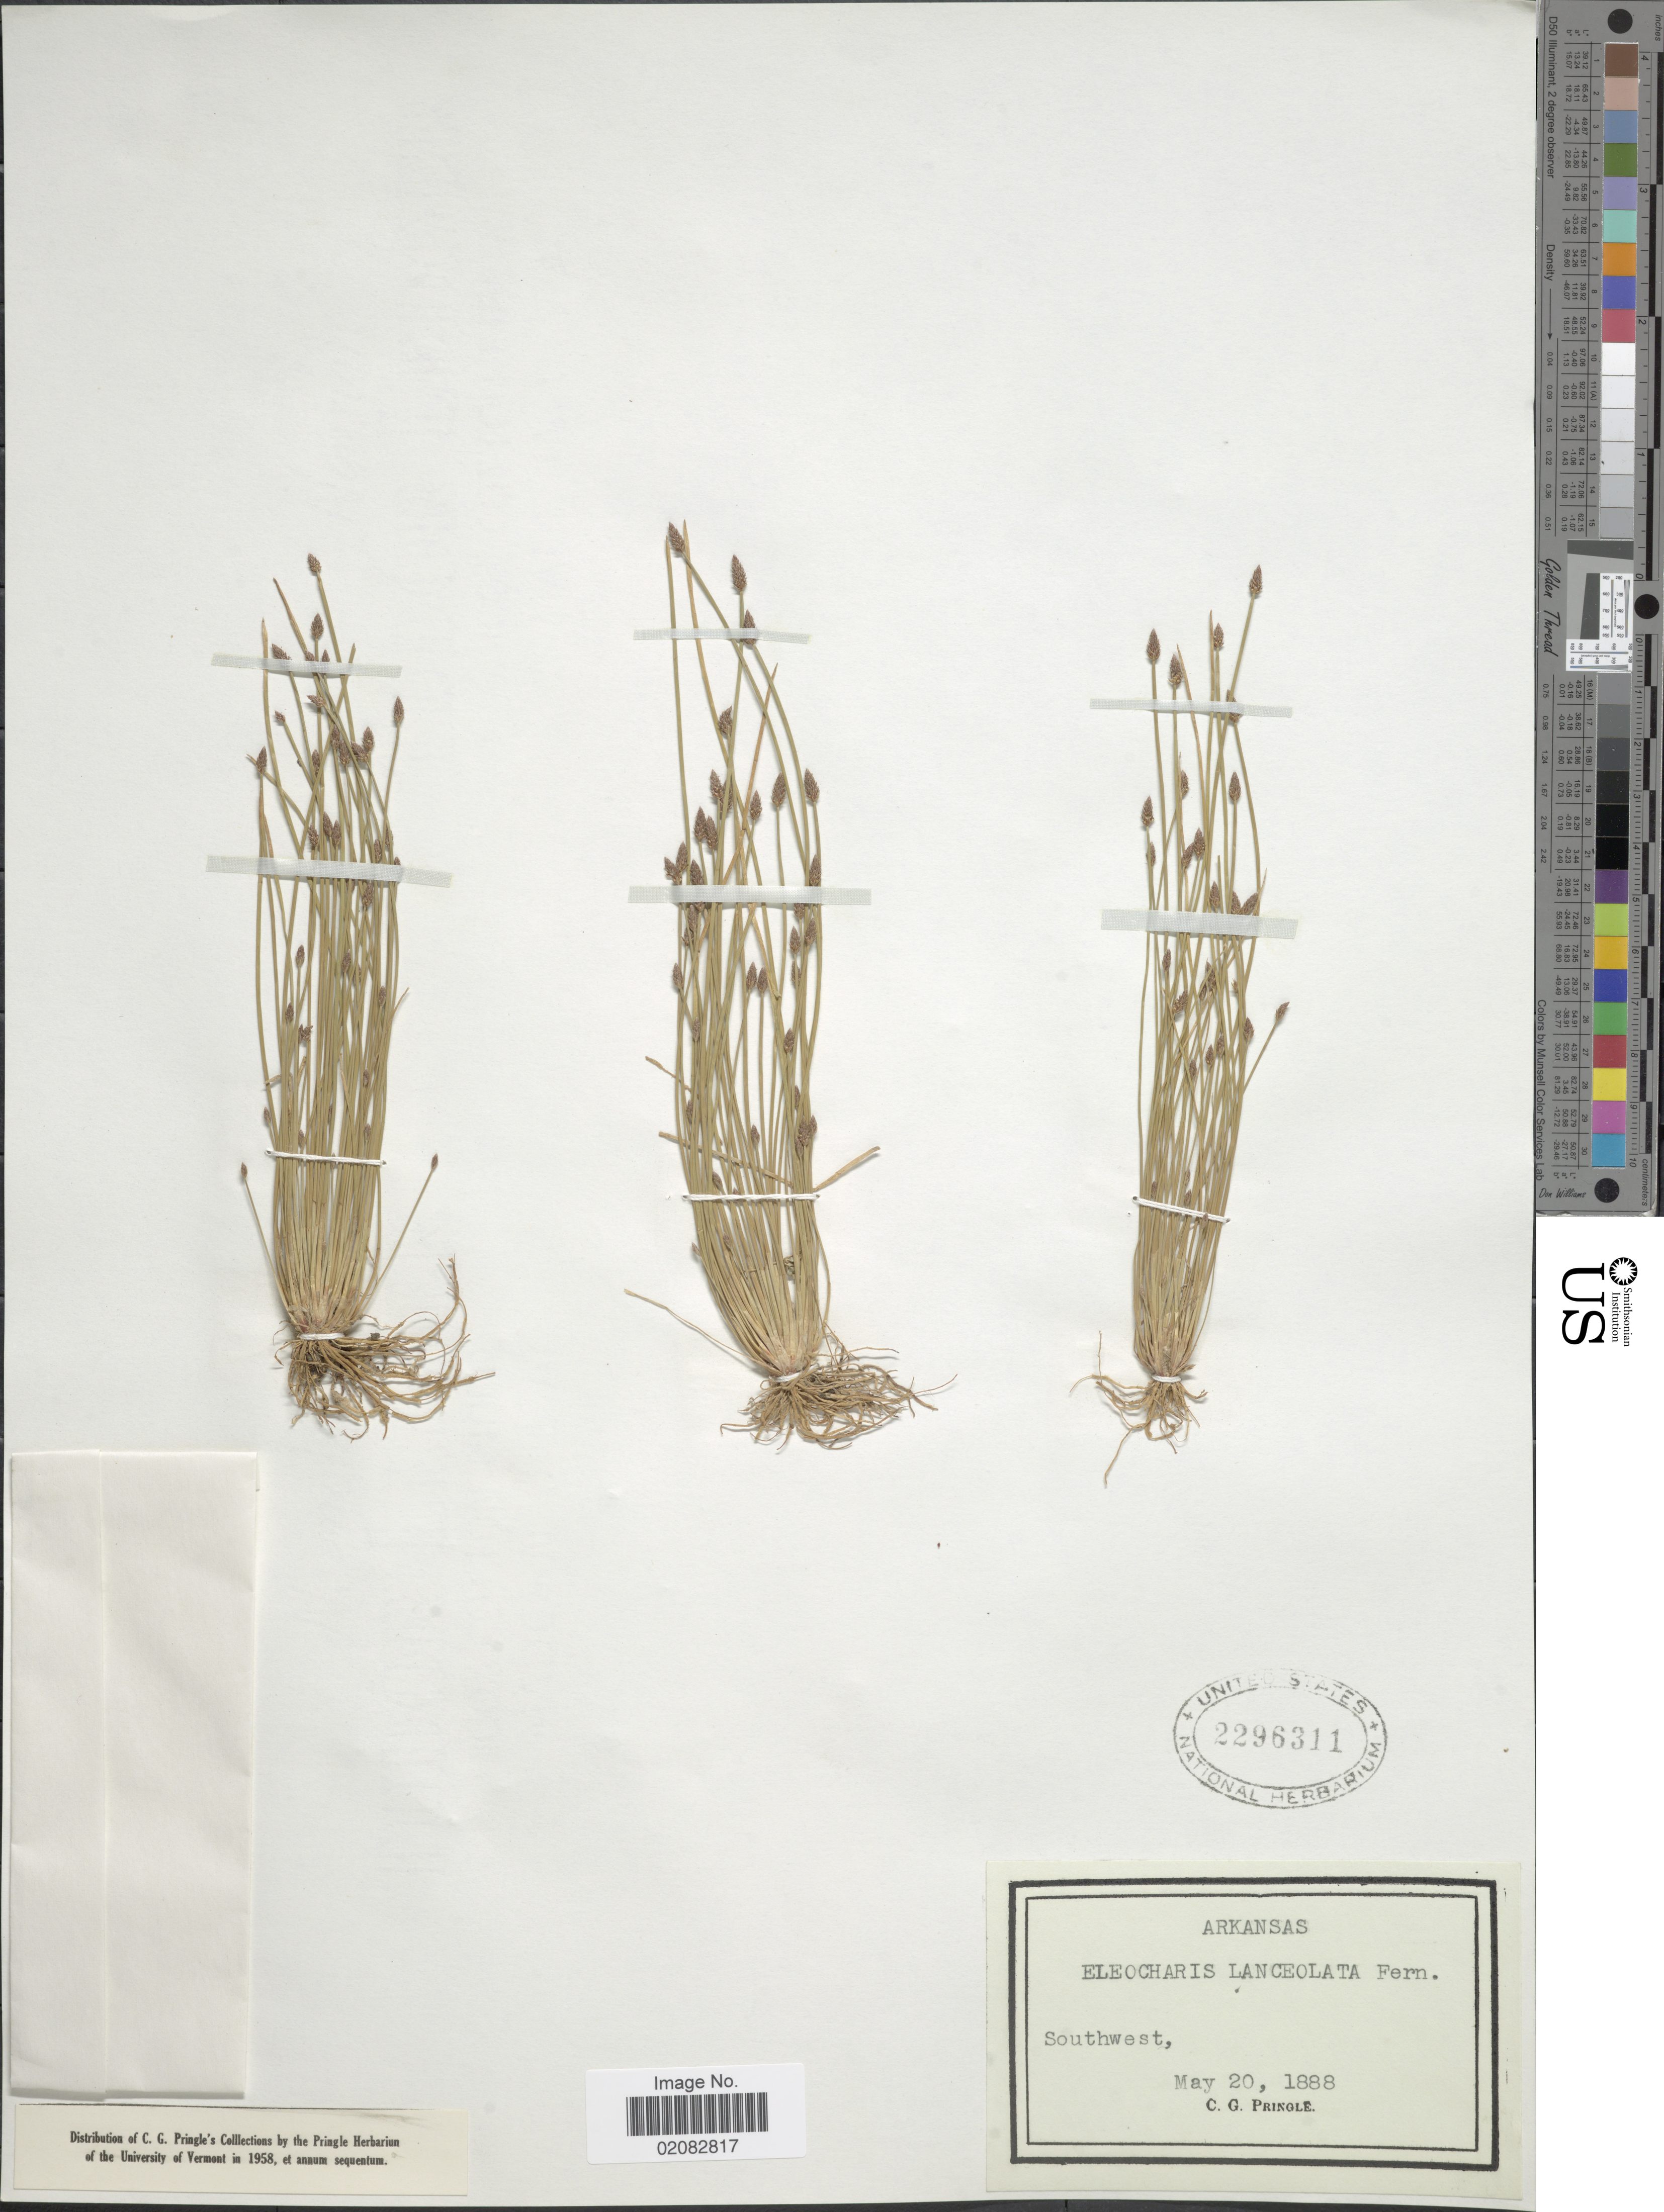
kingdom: Plantae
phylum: Tracheophyta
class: Liliopsida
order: Poales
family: Cyperaceae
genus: Eleocharis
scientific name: Eleocharis lanceolata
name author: Fernald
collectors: C. G. Pringle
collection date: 1888-05-20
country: United States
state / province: Arkansas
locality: Southwest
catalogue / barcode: US 2296311